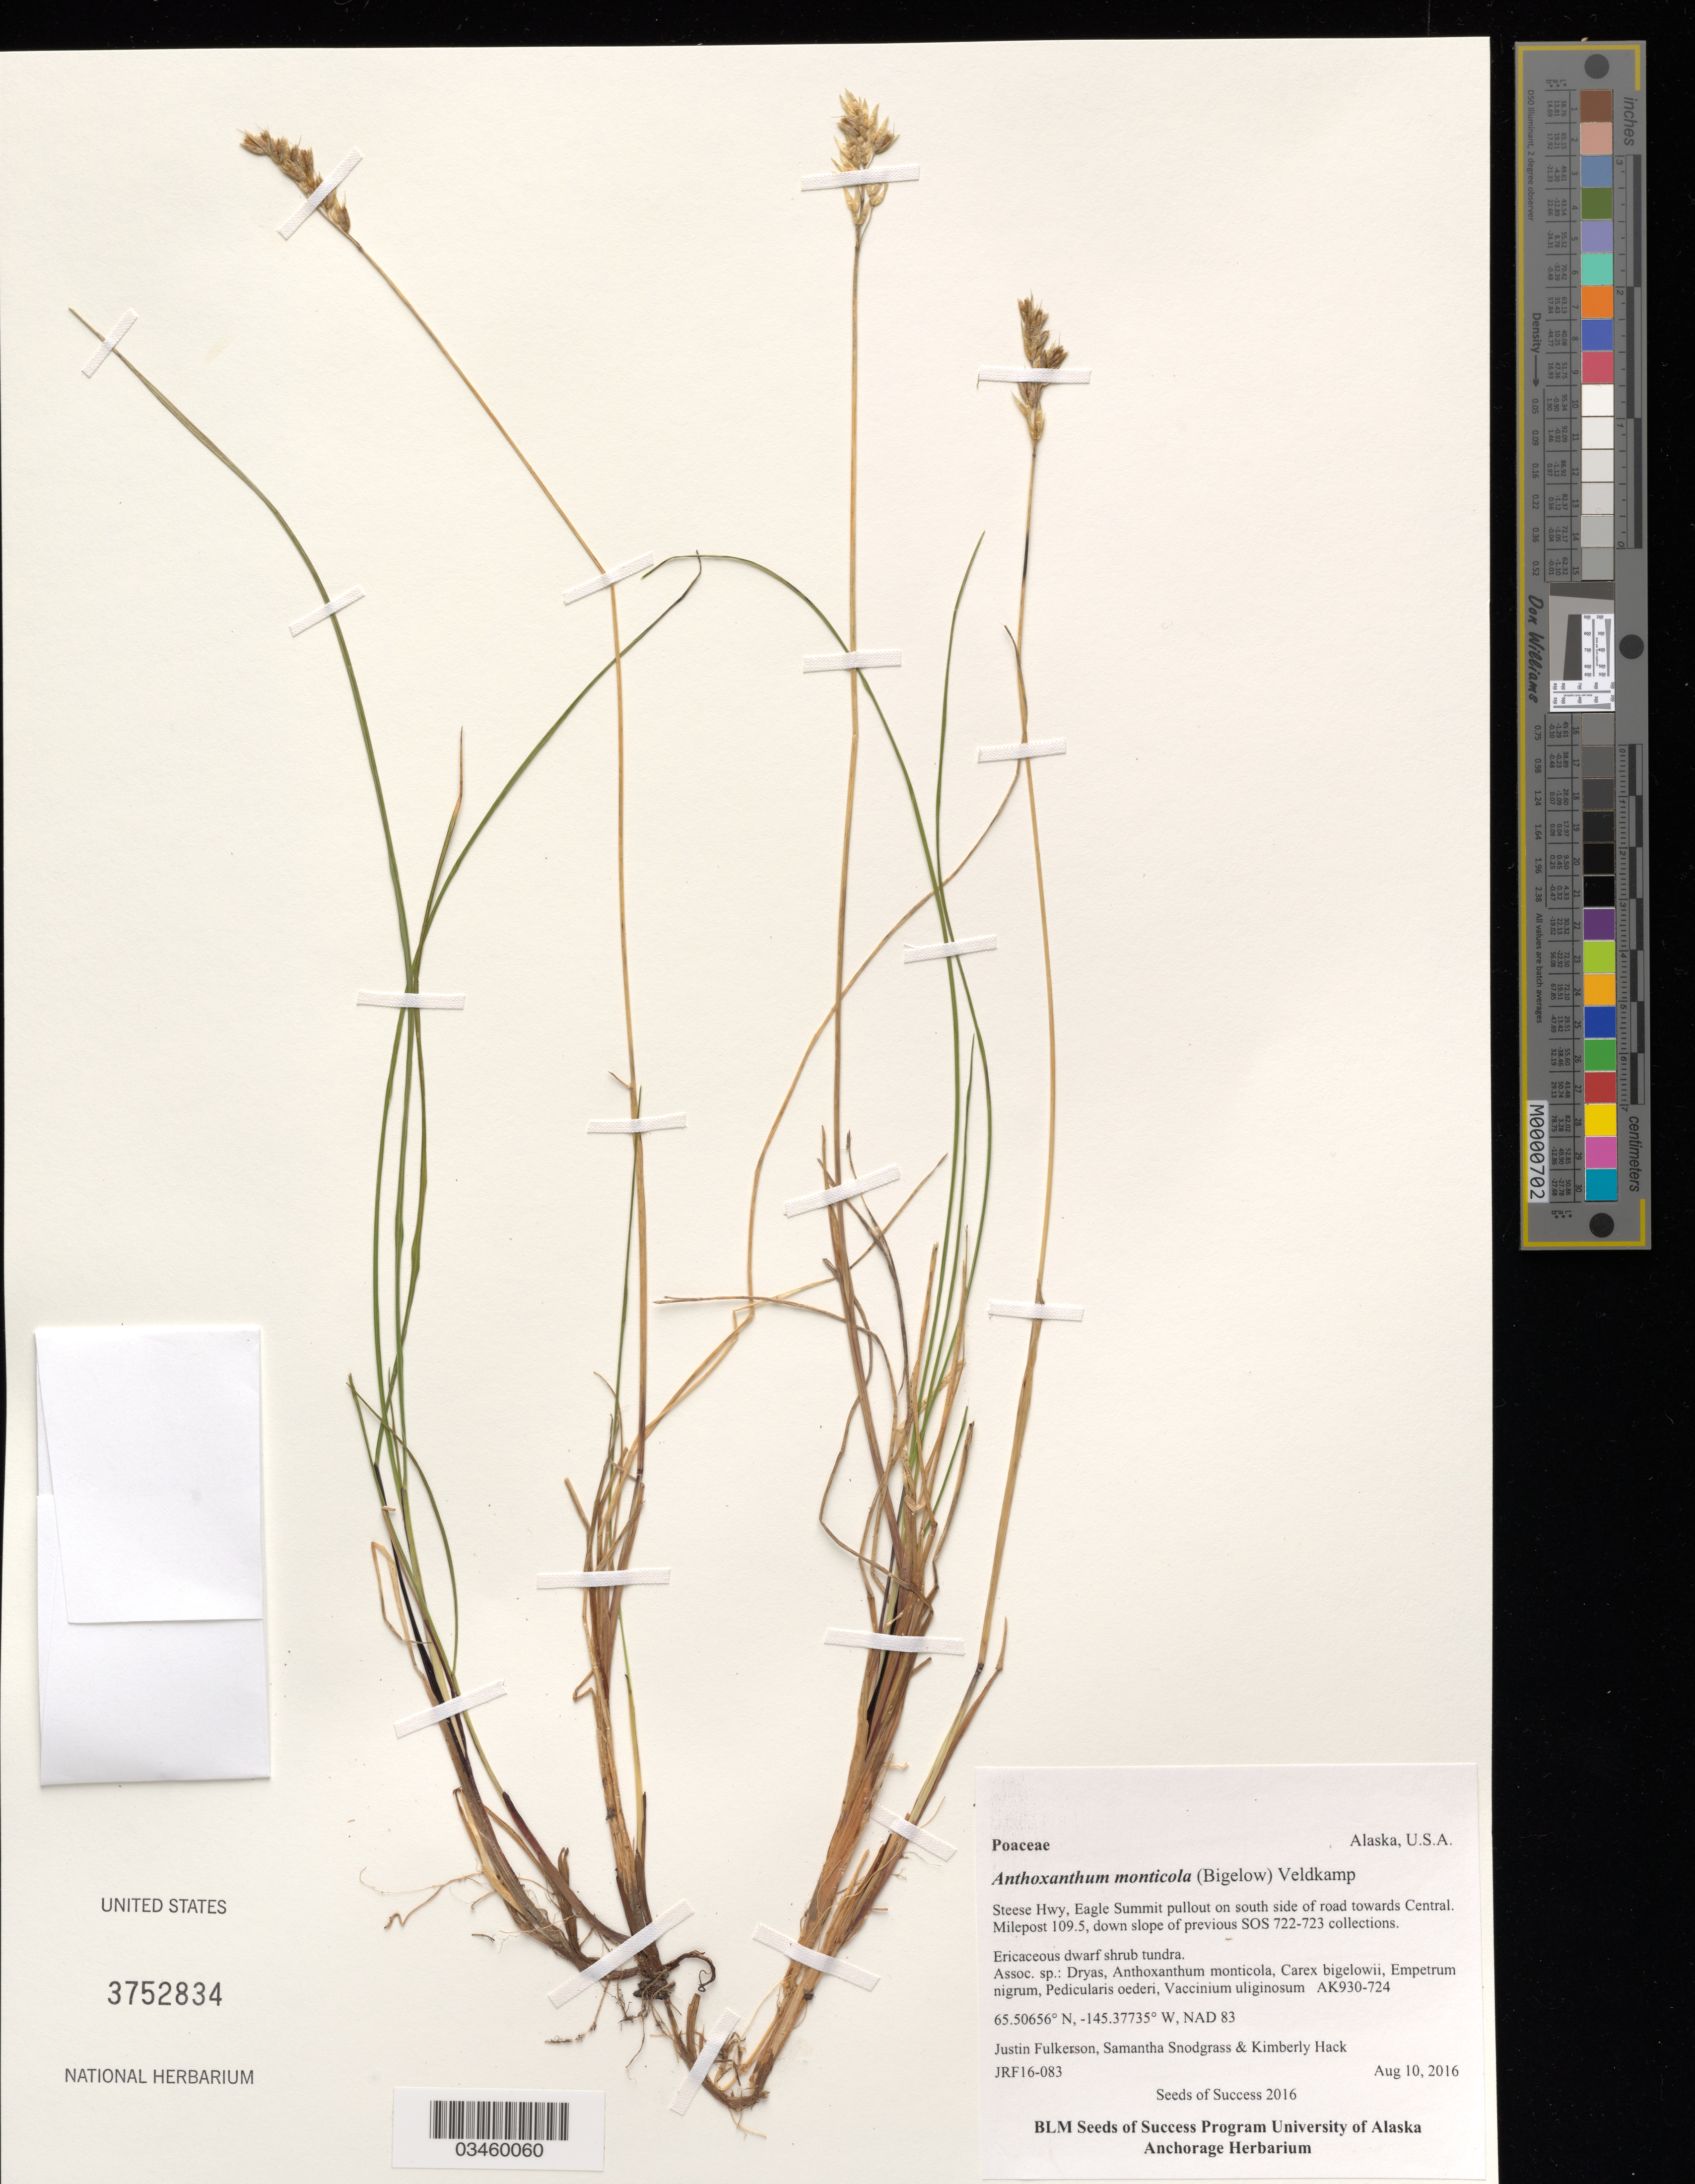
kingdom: Plantae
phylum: Tracheophyta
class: Liliopsida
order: Poales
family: Poaceae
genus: Anthoxanthum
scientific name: Anthoxanthum monticola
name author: (Bigelow) Veldkamp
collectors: J. Fulkerson, K. Hack & S. Snodgrass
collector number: AK930-724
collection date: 2016-08-10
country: United States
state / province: Alaska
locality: Steese Hwy, Eagle Summit pullout on south side of road towards Central Milepost 109.5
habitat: Ericaceous dwarf shrub tundra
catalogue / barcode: US 3752834